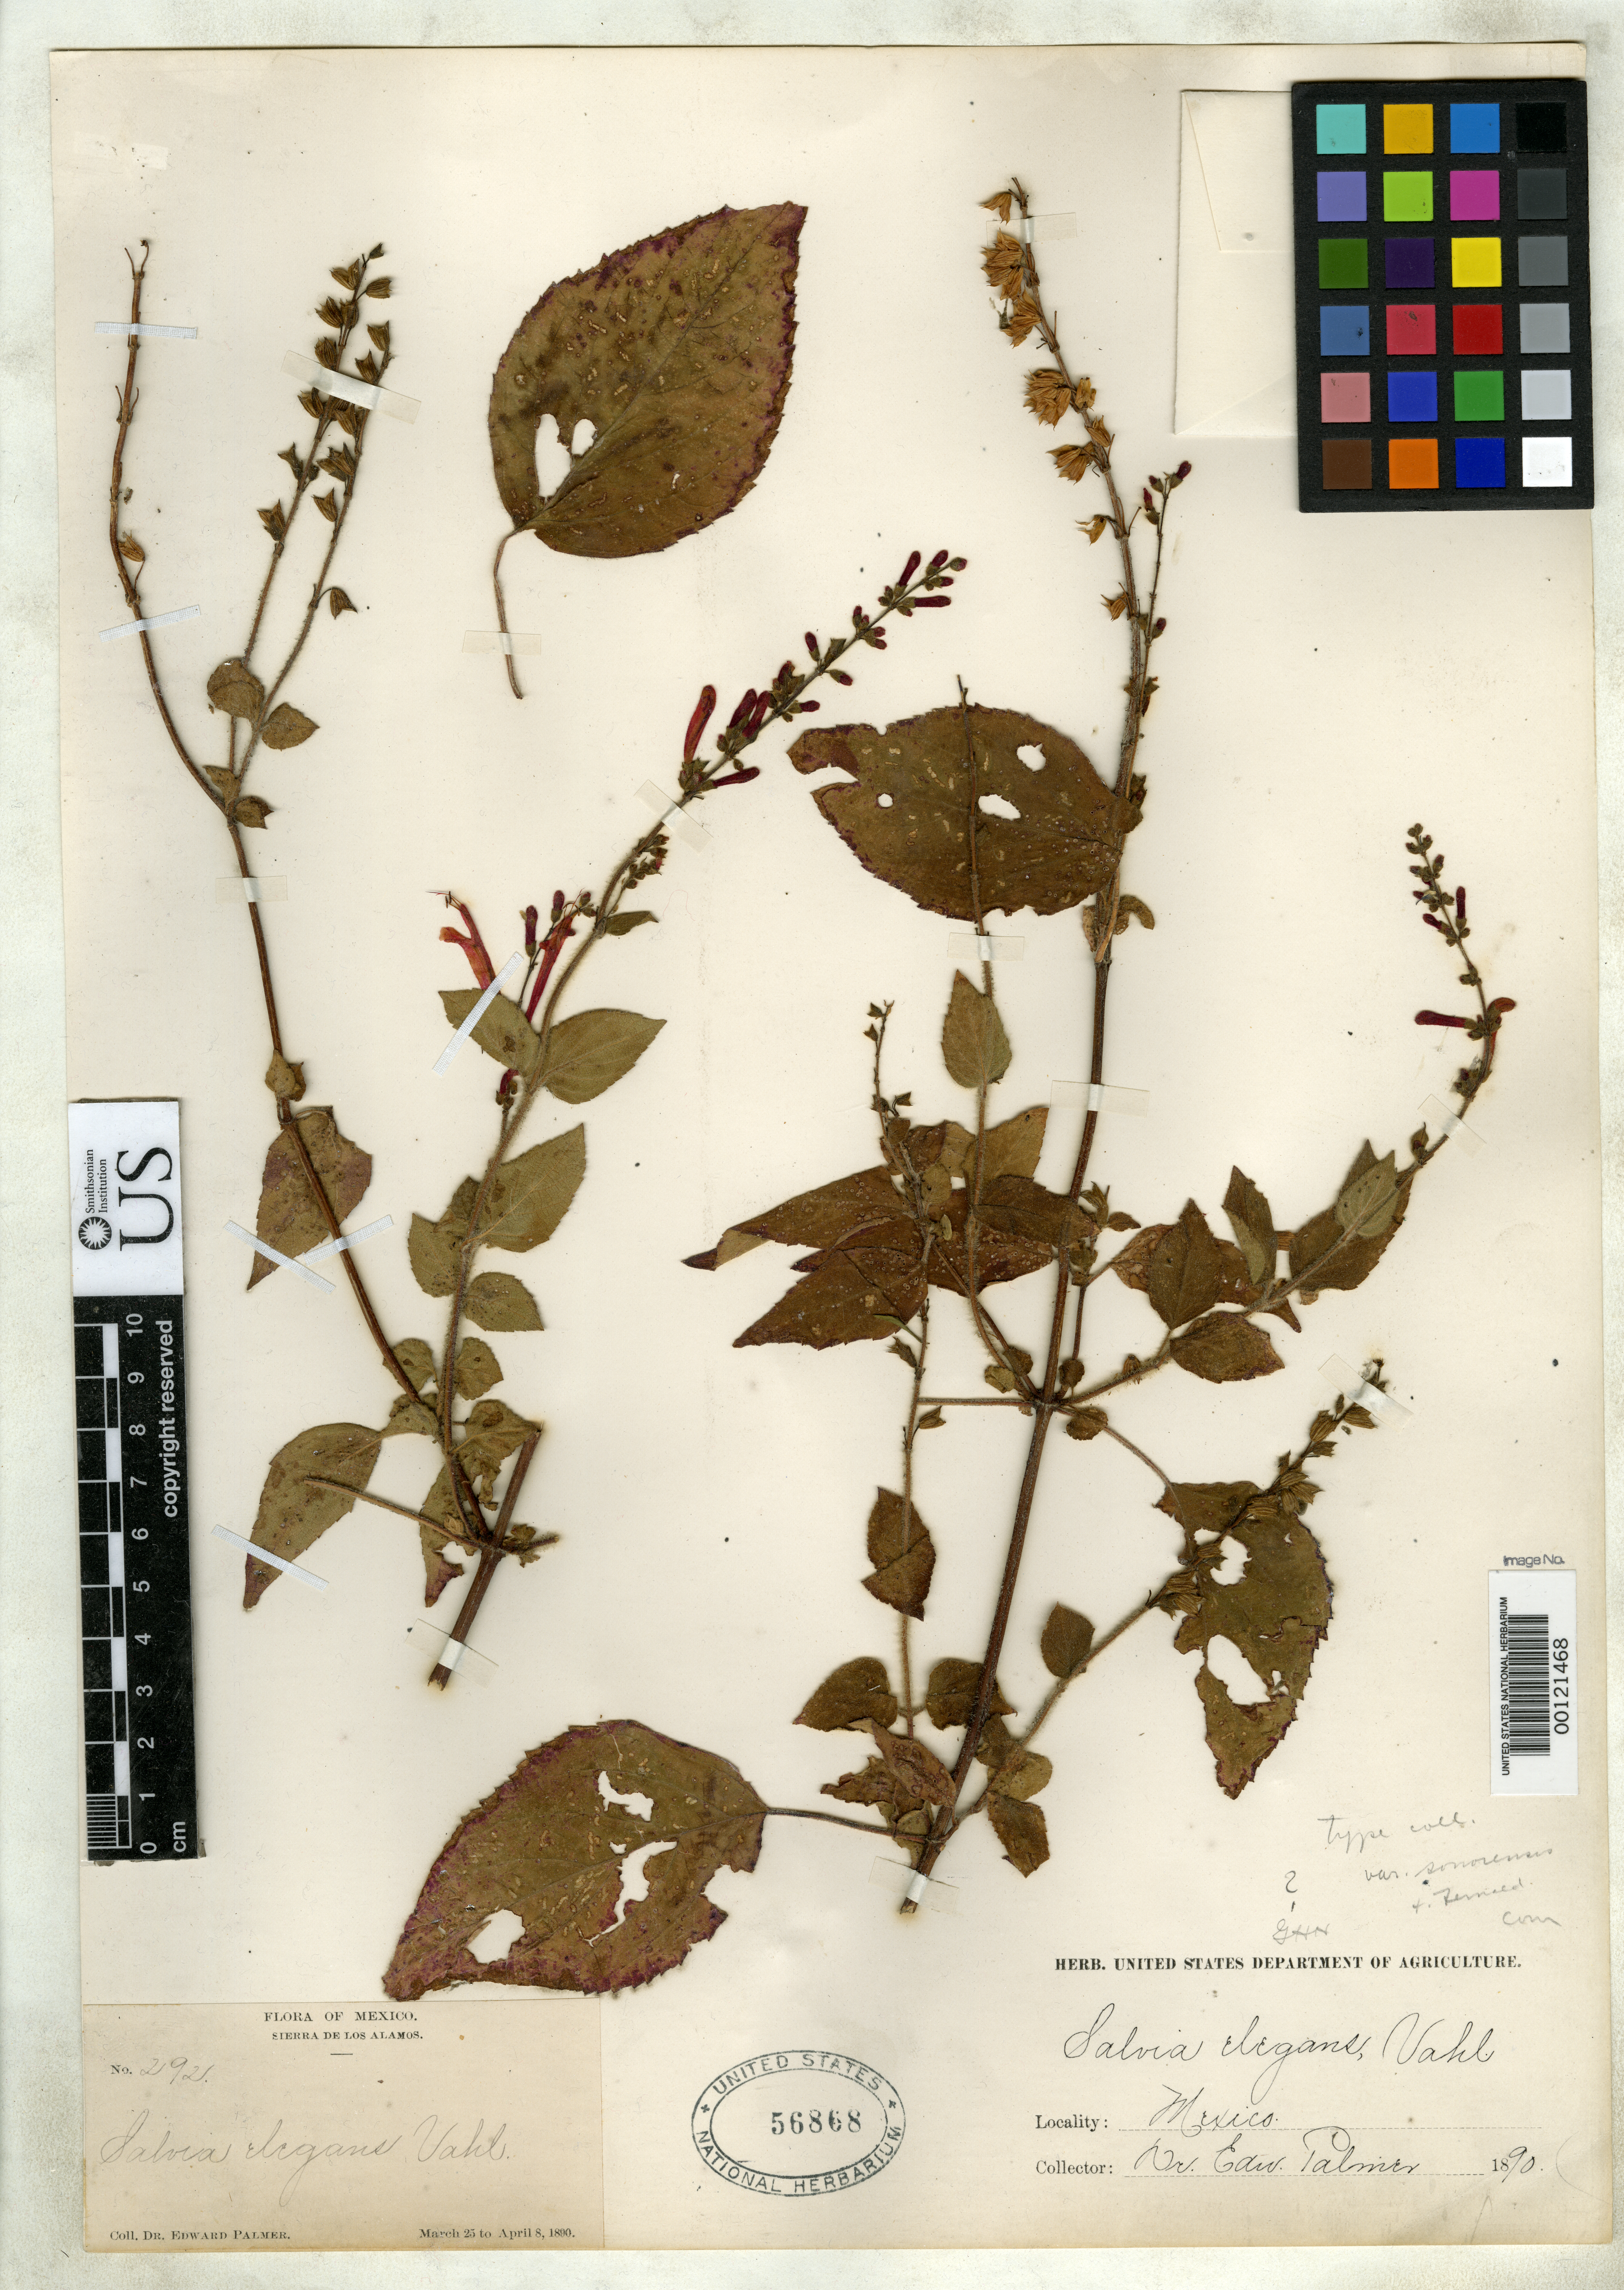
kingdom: Plantae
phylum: Tracheophyta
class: Magnoliopsida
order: Lamiales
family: Lamiaceae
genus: Salvia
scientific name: Salvia elegans var. sonorensis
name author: Fernald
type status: Isosyntype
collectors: E. Palmer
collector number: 292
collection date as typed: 1890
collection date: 1890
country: Mexico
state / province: Sonora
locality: Sierra de Los Alamos.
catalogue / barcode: US 56868